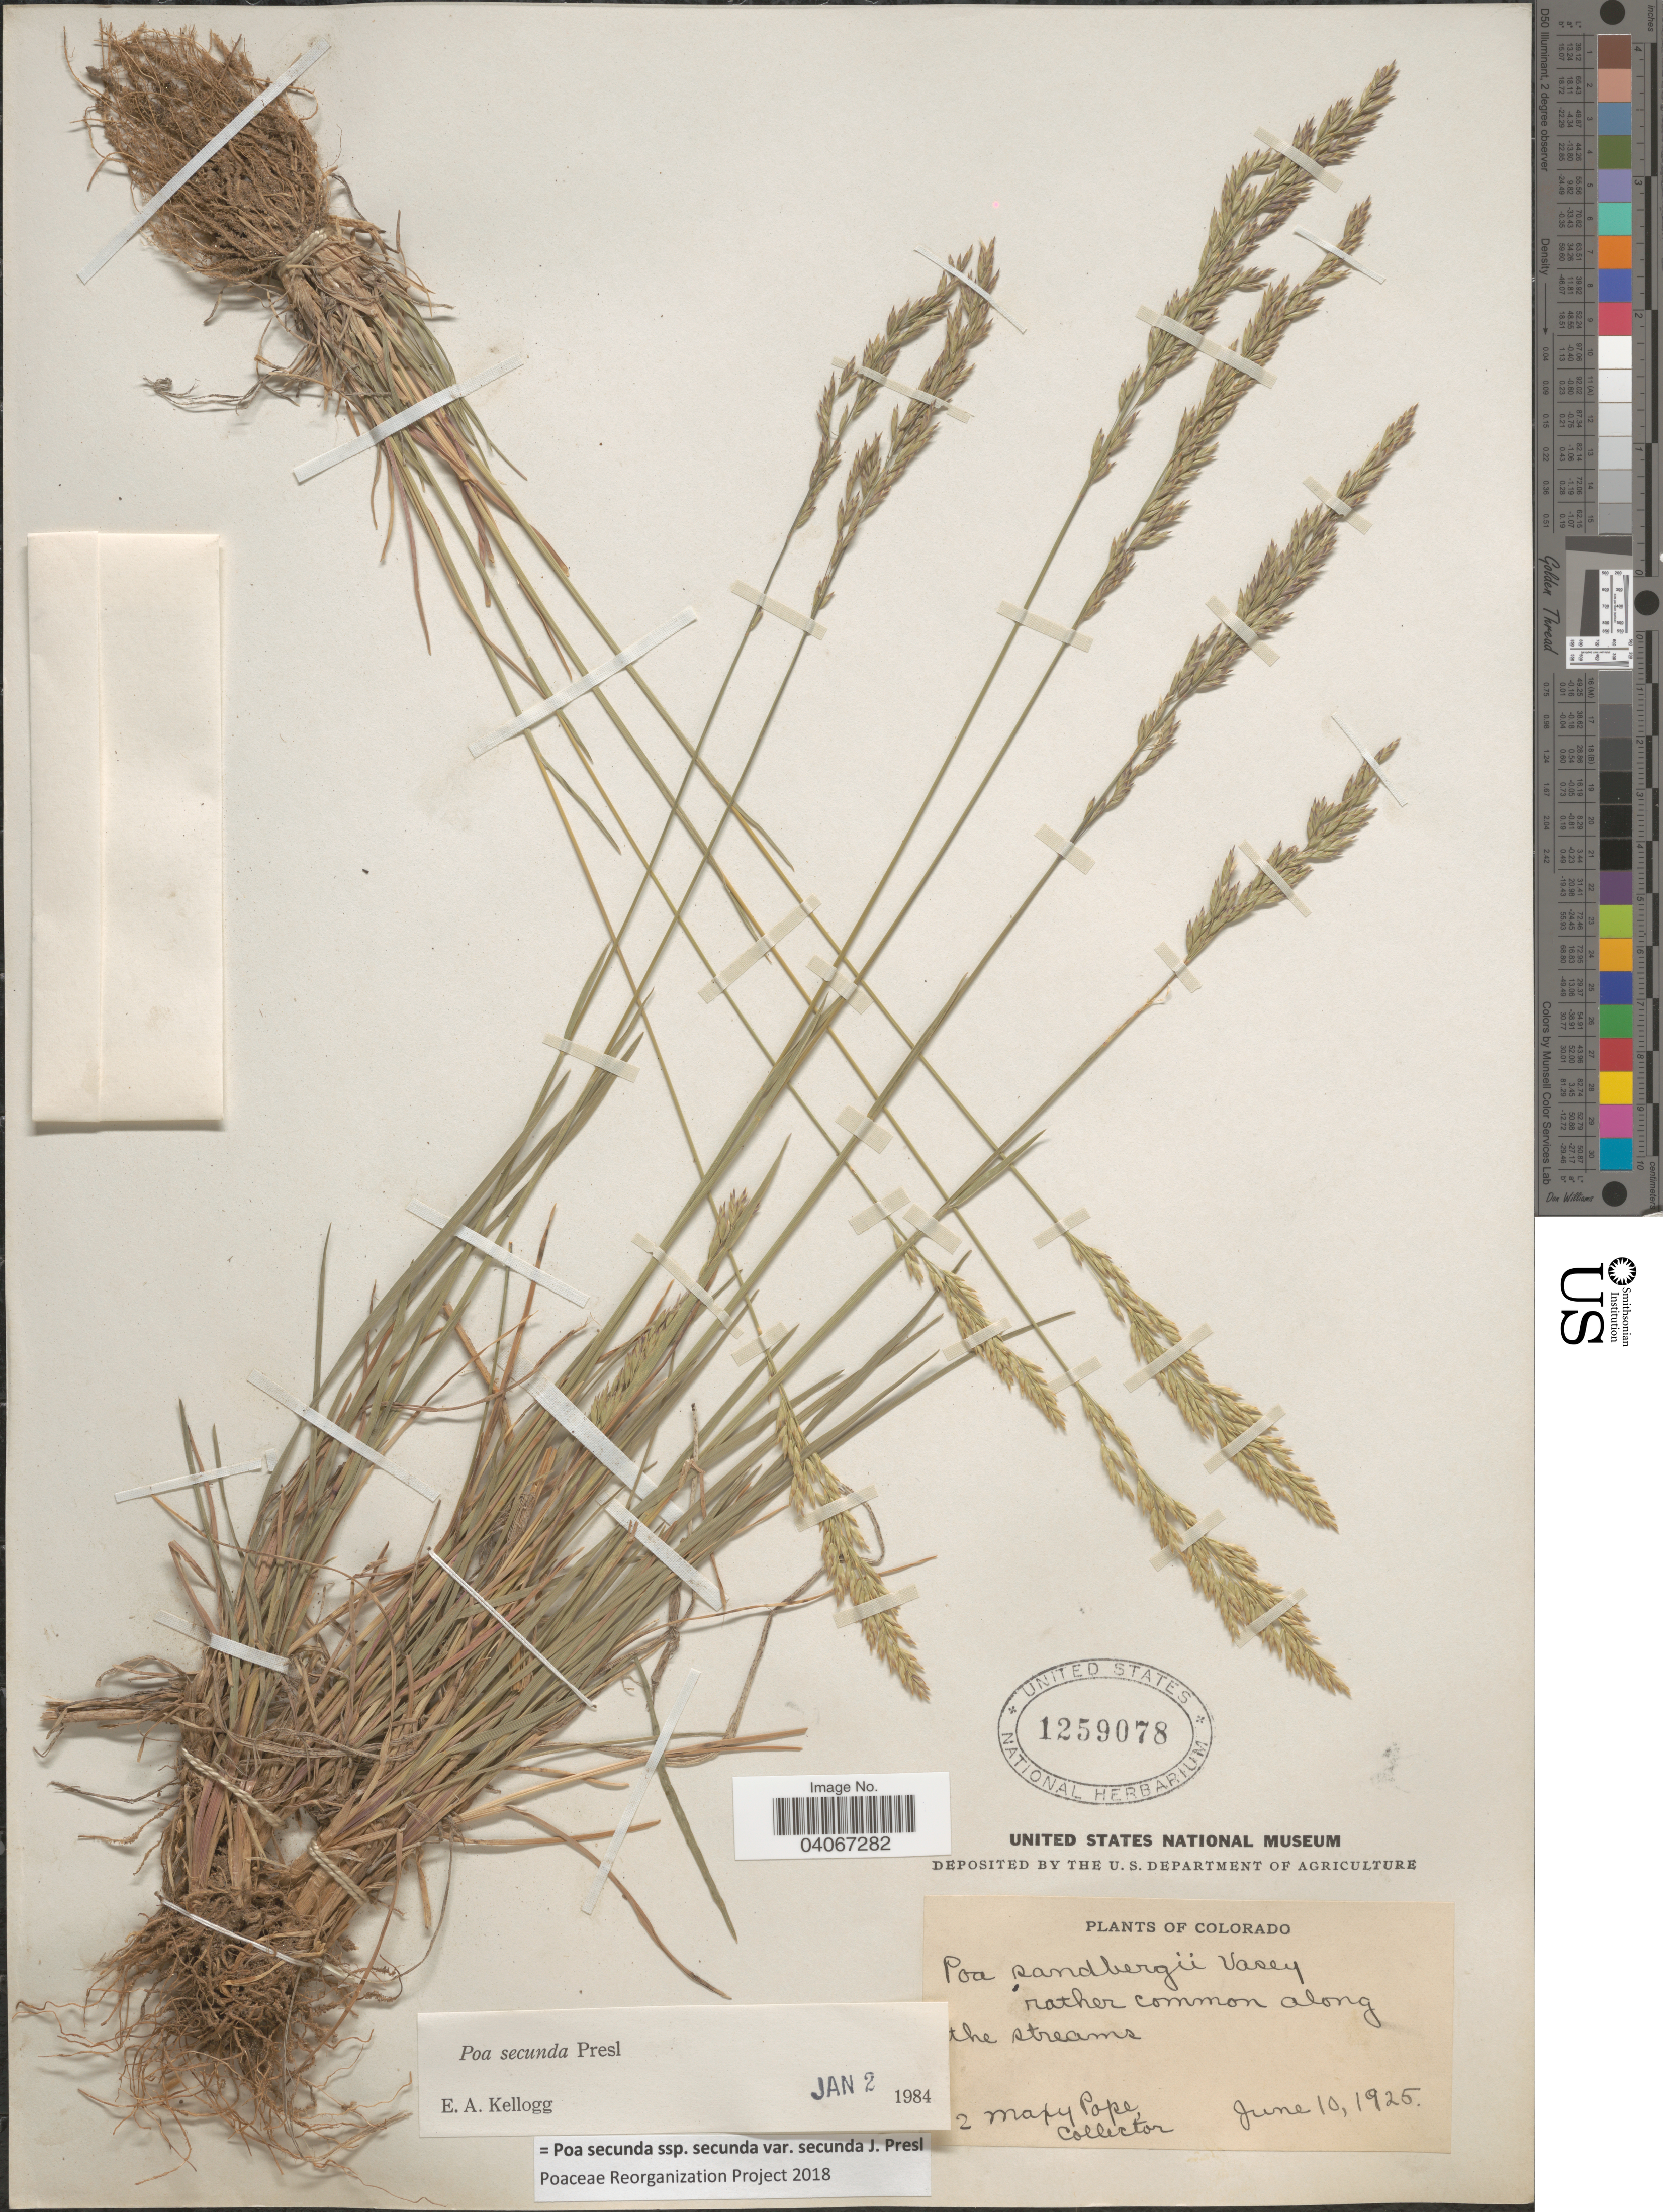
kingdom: Plantae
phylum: Tracheophyta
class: Liliopsida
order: Poales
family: Poaceae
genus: Poa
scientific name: Poa secunda subsp. secunda var. secunda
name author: J. Presl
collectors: M. Pope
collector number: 2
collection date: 1925-06-10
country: United States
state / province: Colorado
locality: Rather common along the streams.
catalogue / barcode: US 1259078